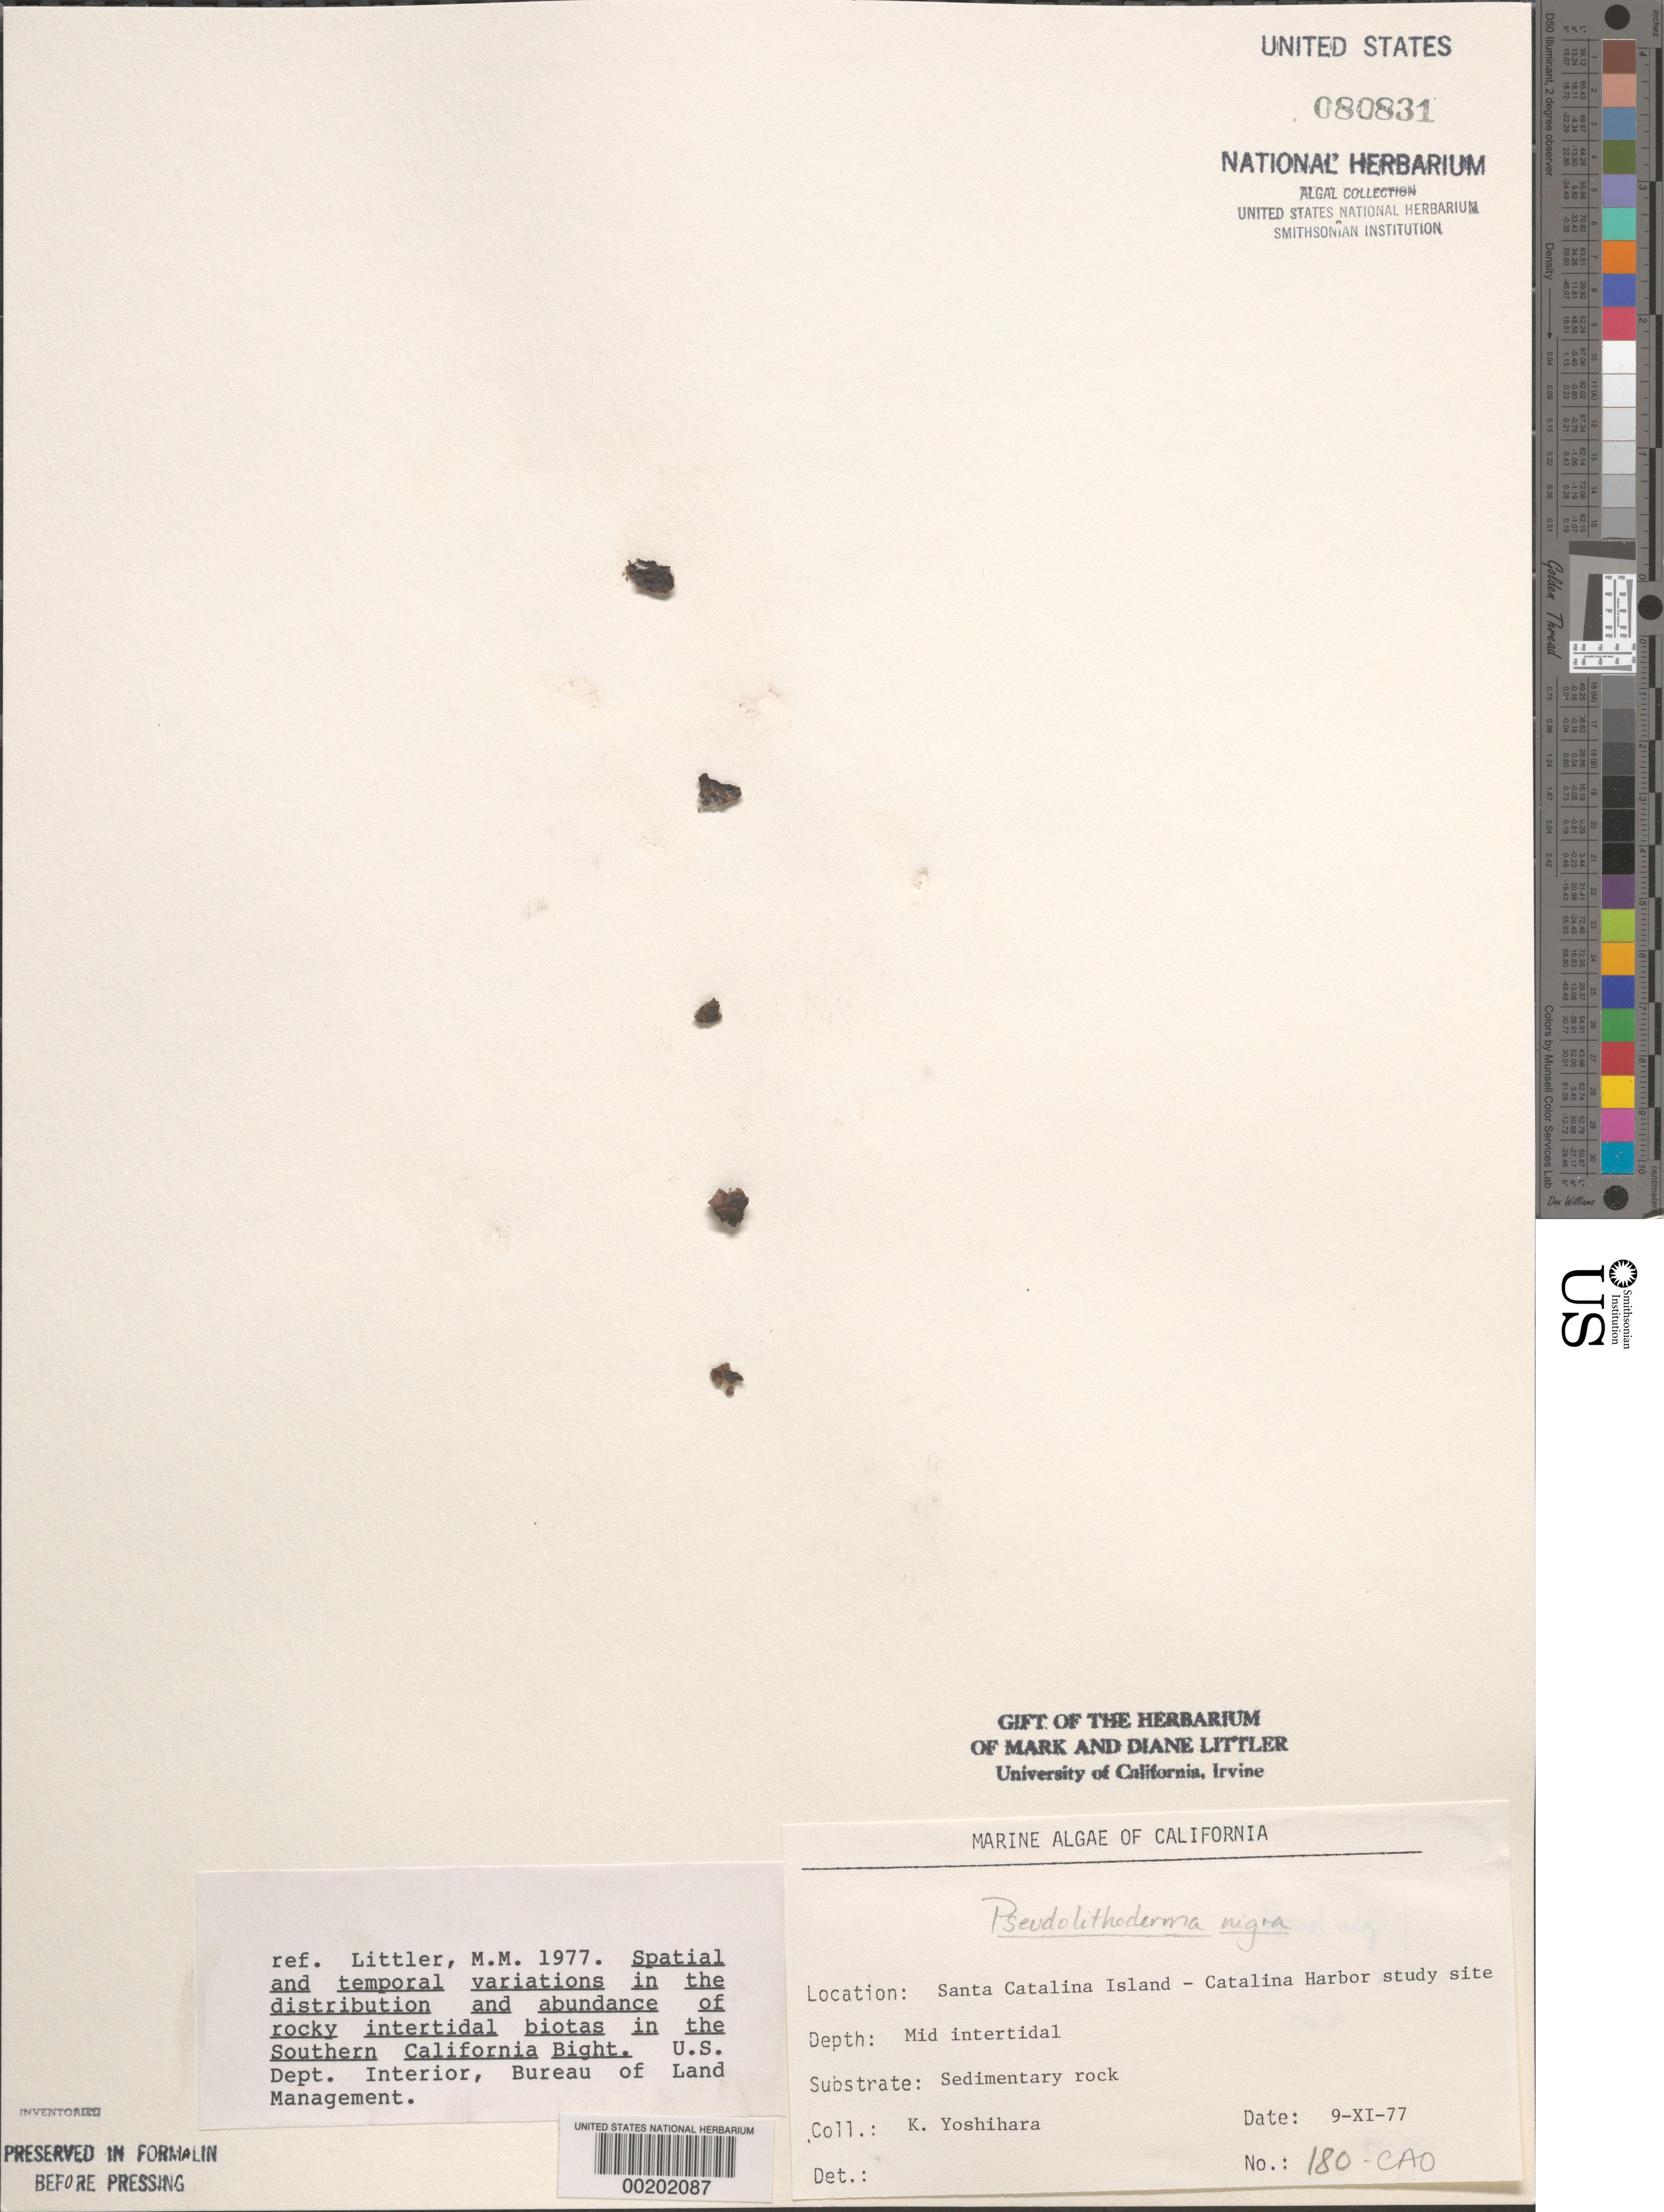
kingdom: Chromista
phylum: Ochrophyta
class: Phaeophyceae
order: Ralfsiales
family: Ralfsiaceae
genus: Pseudolithoderma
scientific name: Pseudolithoderma nigra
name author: Hollenb.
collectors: K. Yoshihara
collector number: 180-cao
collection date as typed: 09 Nov 1977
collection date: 1977-11-09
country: United States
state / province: California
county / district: Los Angeles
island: Santa Catalina Island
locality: West side of Catalina Harbor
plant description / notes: BLM-SOCALBIGHT Rocky Intertidal Survey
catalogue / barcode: US 80831